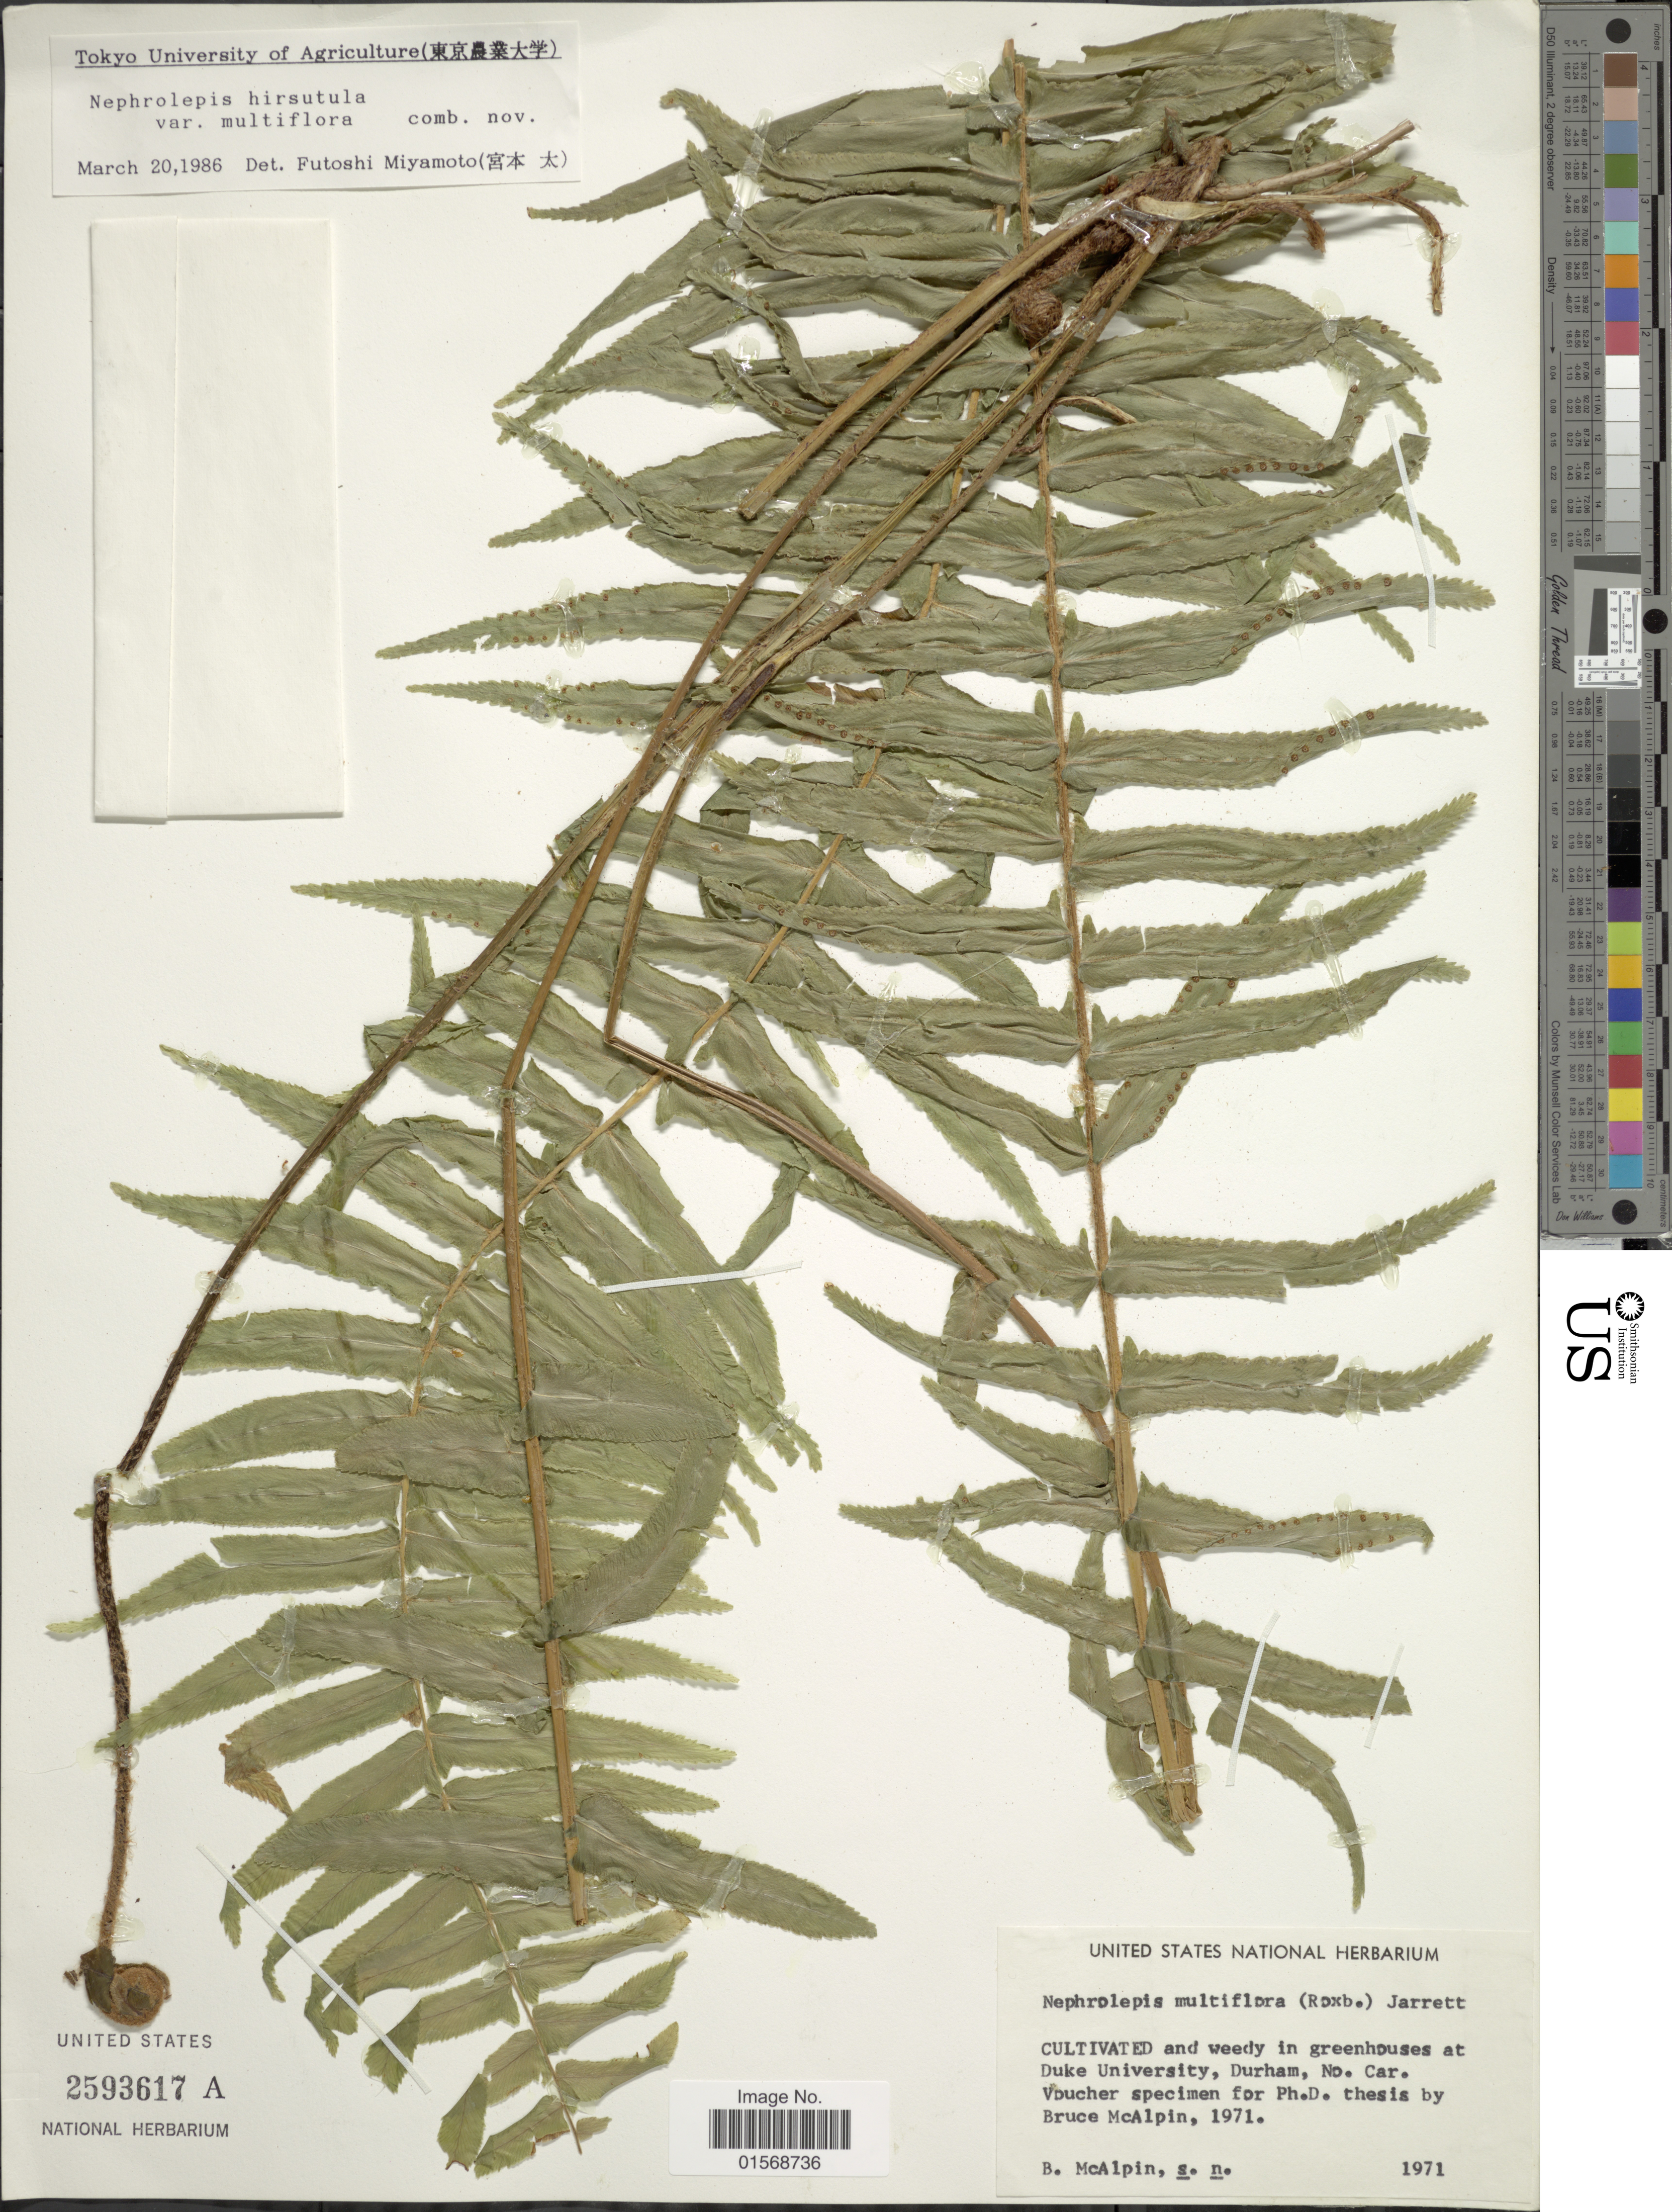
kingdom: Plantae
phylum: Tracheophyta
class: Polypodiopsida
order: Polypodiales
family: Nephrolepidaceae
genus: Nephrolepis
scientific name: Nephrolepis multiflora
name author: (Roxb.) F.M. Jarrett ex C.V. Morton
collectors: B. McAlpin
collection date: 1971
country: United States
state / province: North Carolina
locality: In greenhouses at Duke University, Durham.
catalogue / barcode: US 2593617A